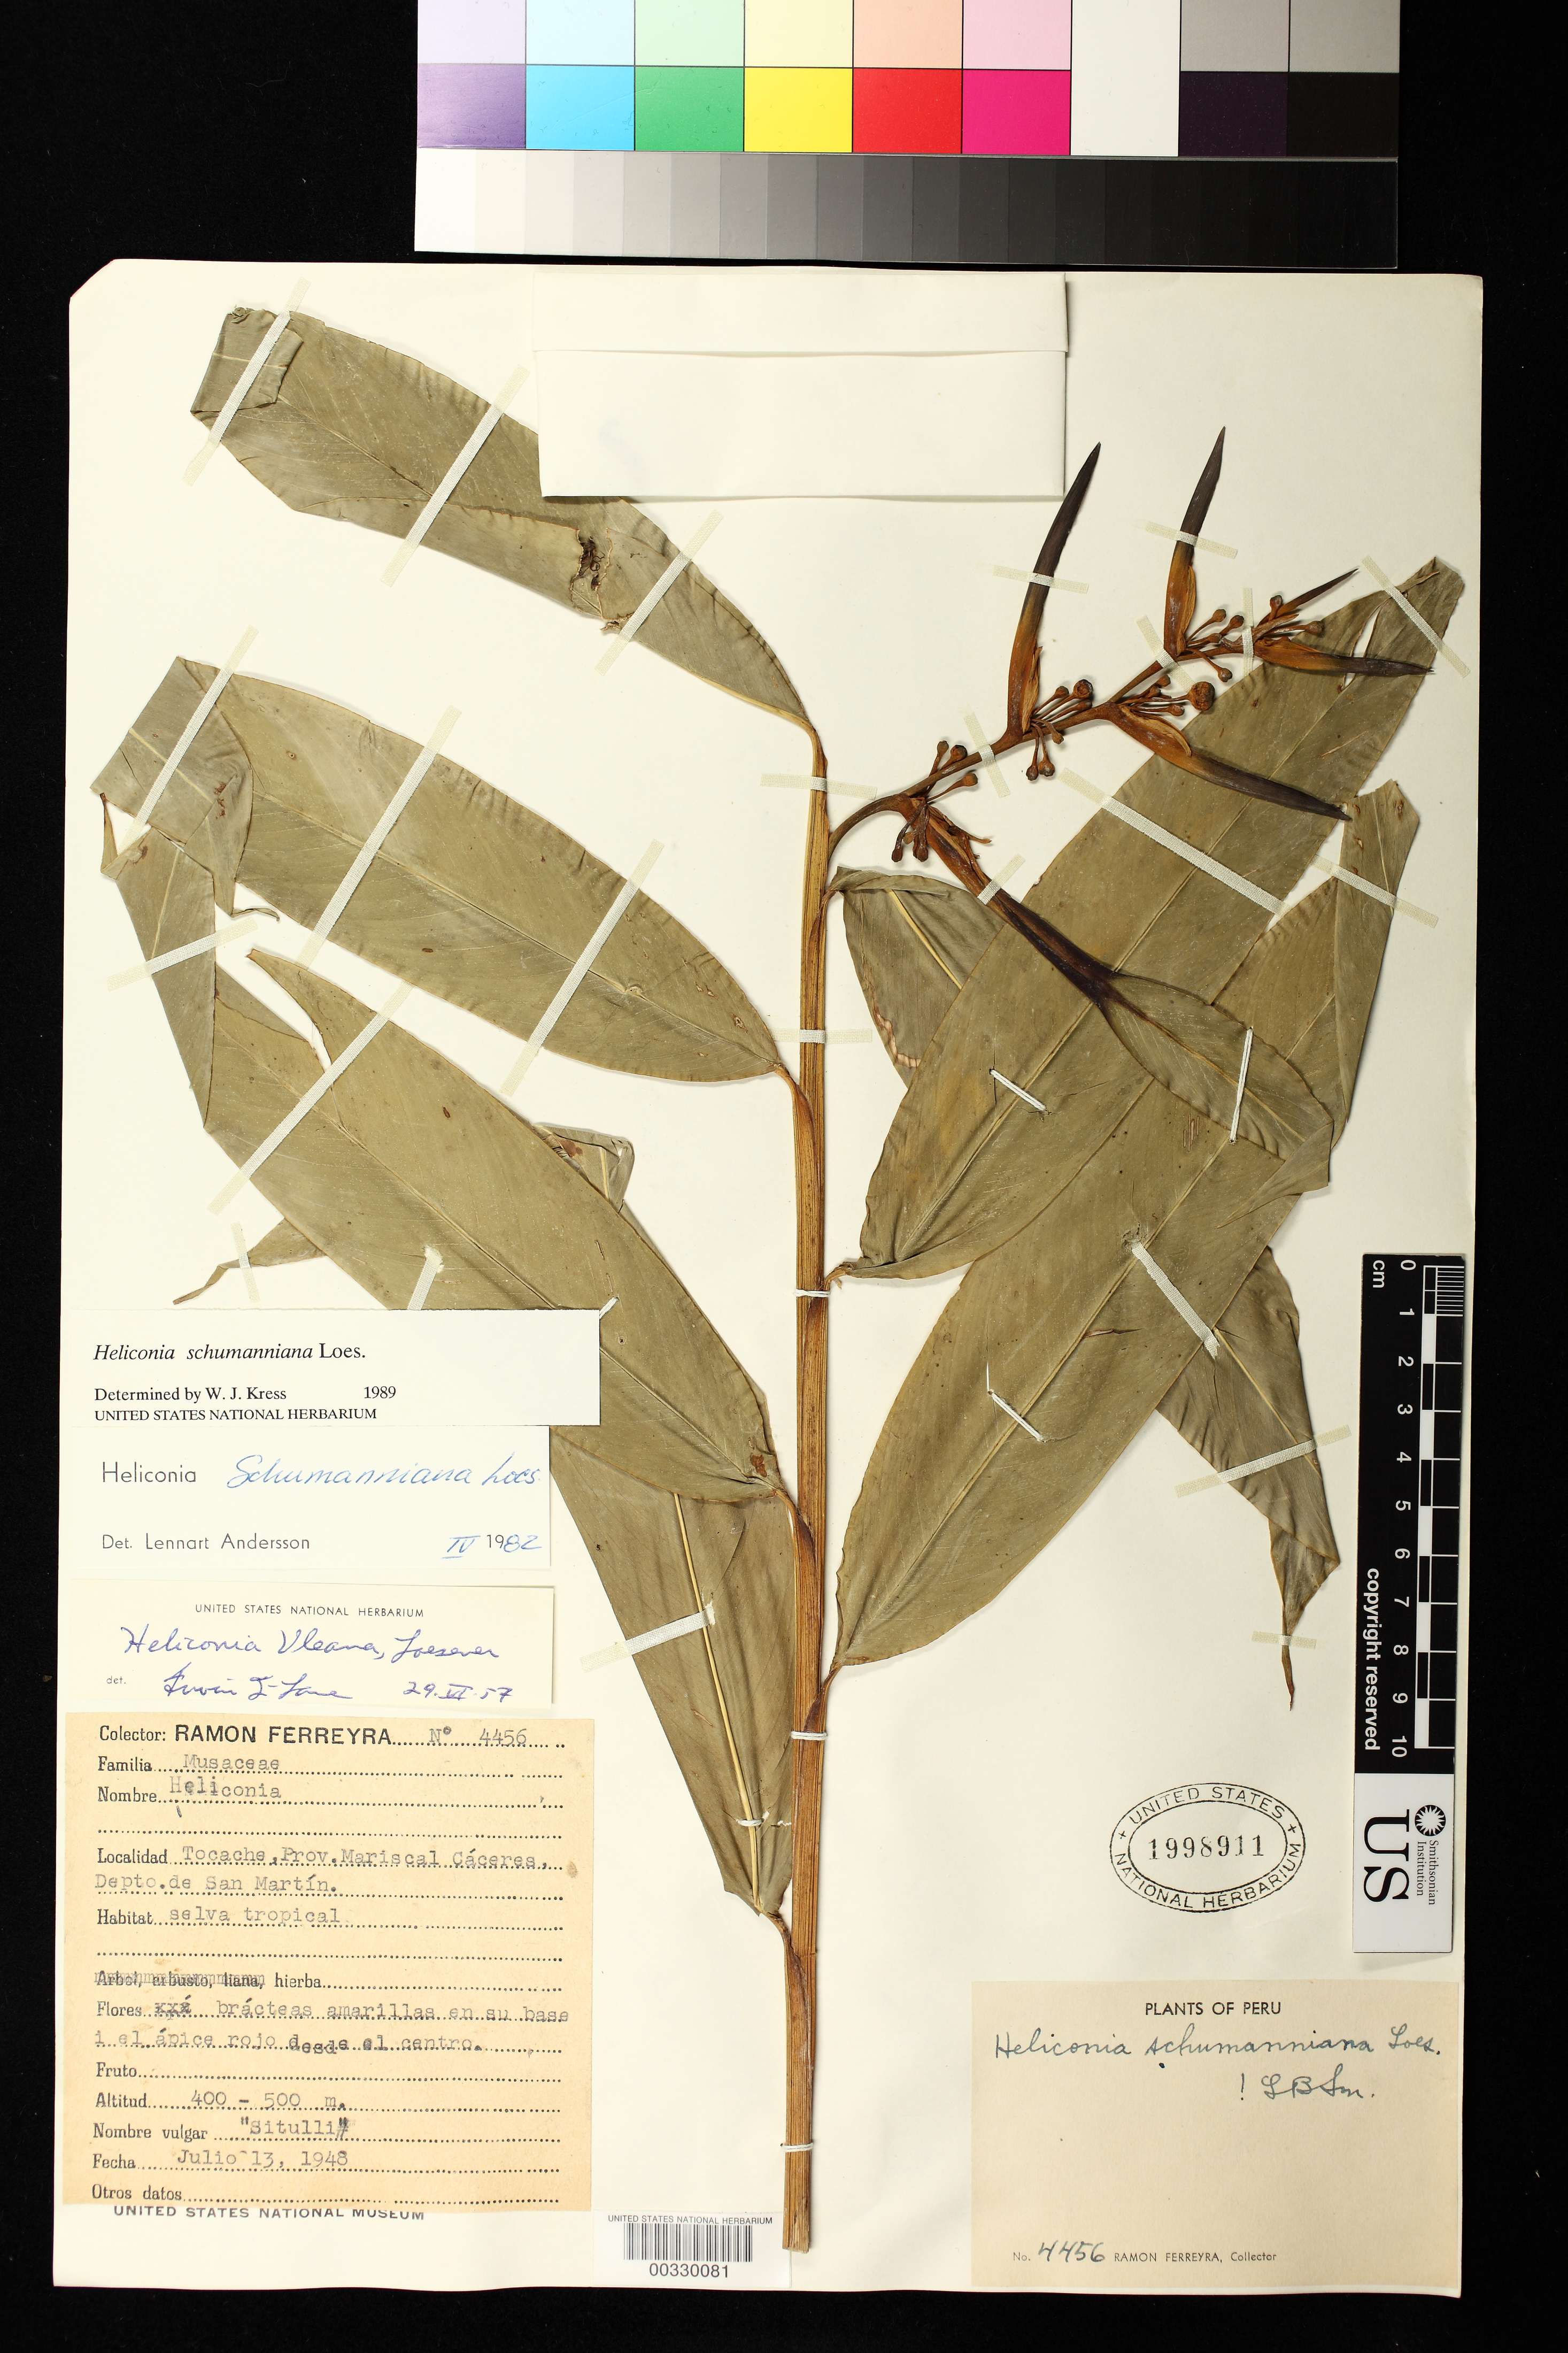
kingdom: Plantae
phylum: Tracheophyta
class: Liliopsida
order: Zingiberales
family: Heliconiaceae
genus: Heliconia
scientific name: Heliconia schumanniana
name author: Loes.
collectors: R. A. Ferreyra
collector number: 4456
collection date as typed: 13 Jul 1948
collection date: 1948-07-13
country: Peru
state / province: San Martín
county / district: Mariscal Cáceres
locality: Tocache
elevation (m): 400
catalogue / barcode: US 1998911